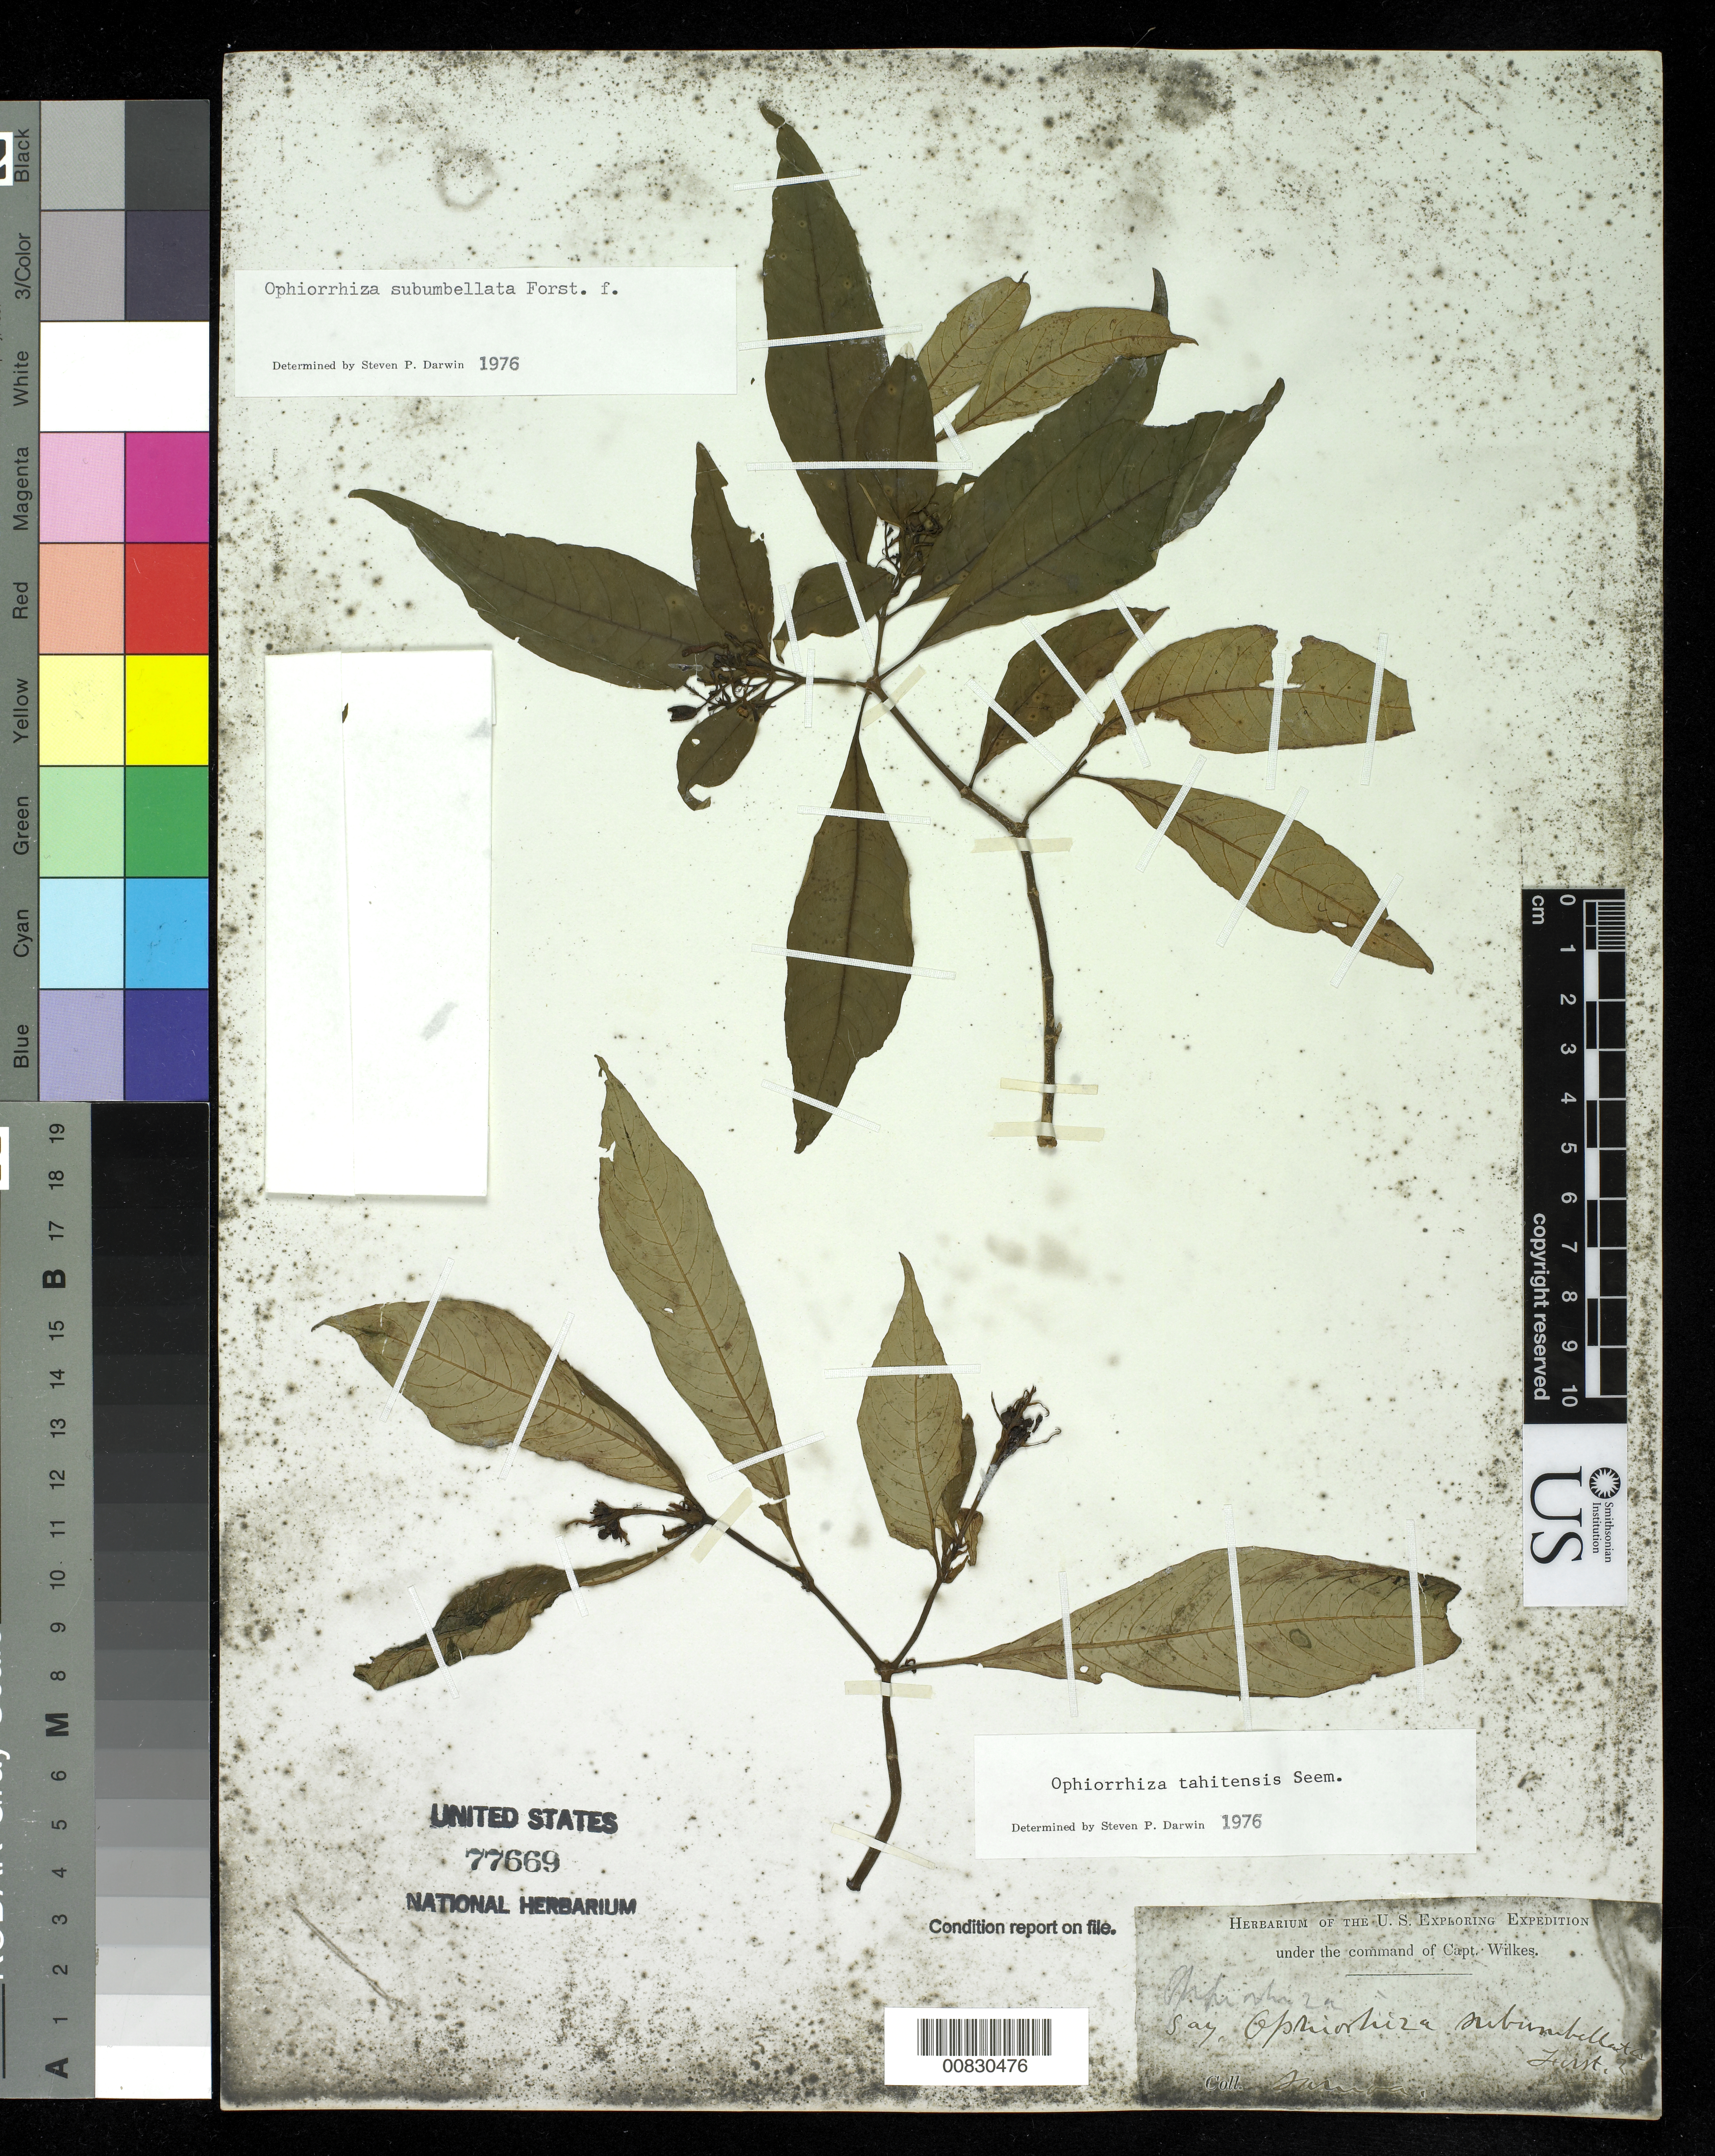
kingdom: Plantae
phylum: Tracheophyta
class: Magnoliopsida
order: Gentianales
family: Rubiaceae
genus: Randia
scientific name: Randia tahitensis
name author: Nadeaud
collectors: Wilkes Explor. Exped.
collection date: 1838/1842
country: American Samoa / Samoa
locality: Samoan Islands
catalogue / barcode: US 77669